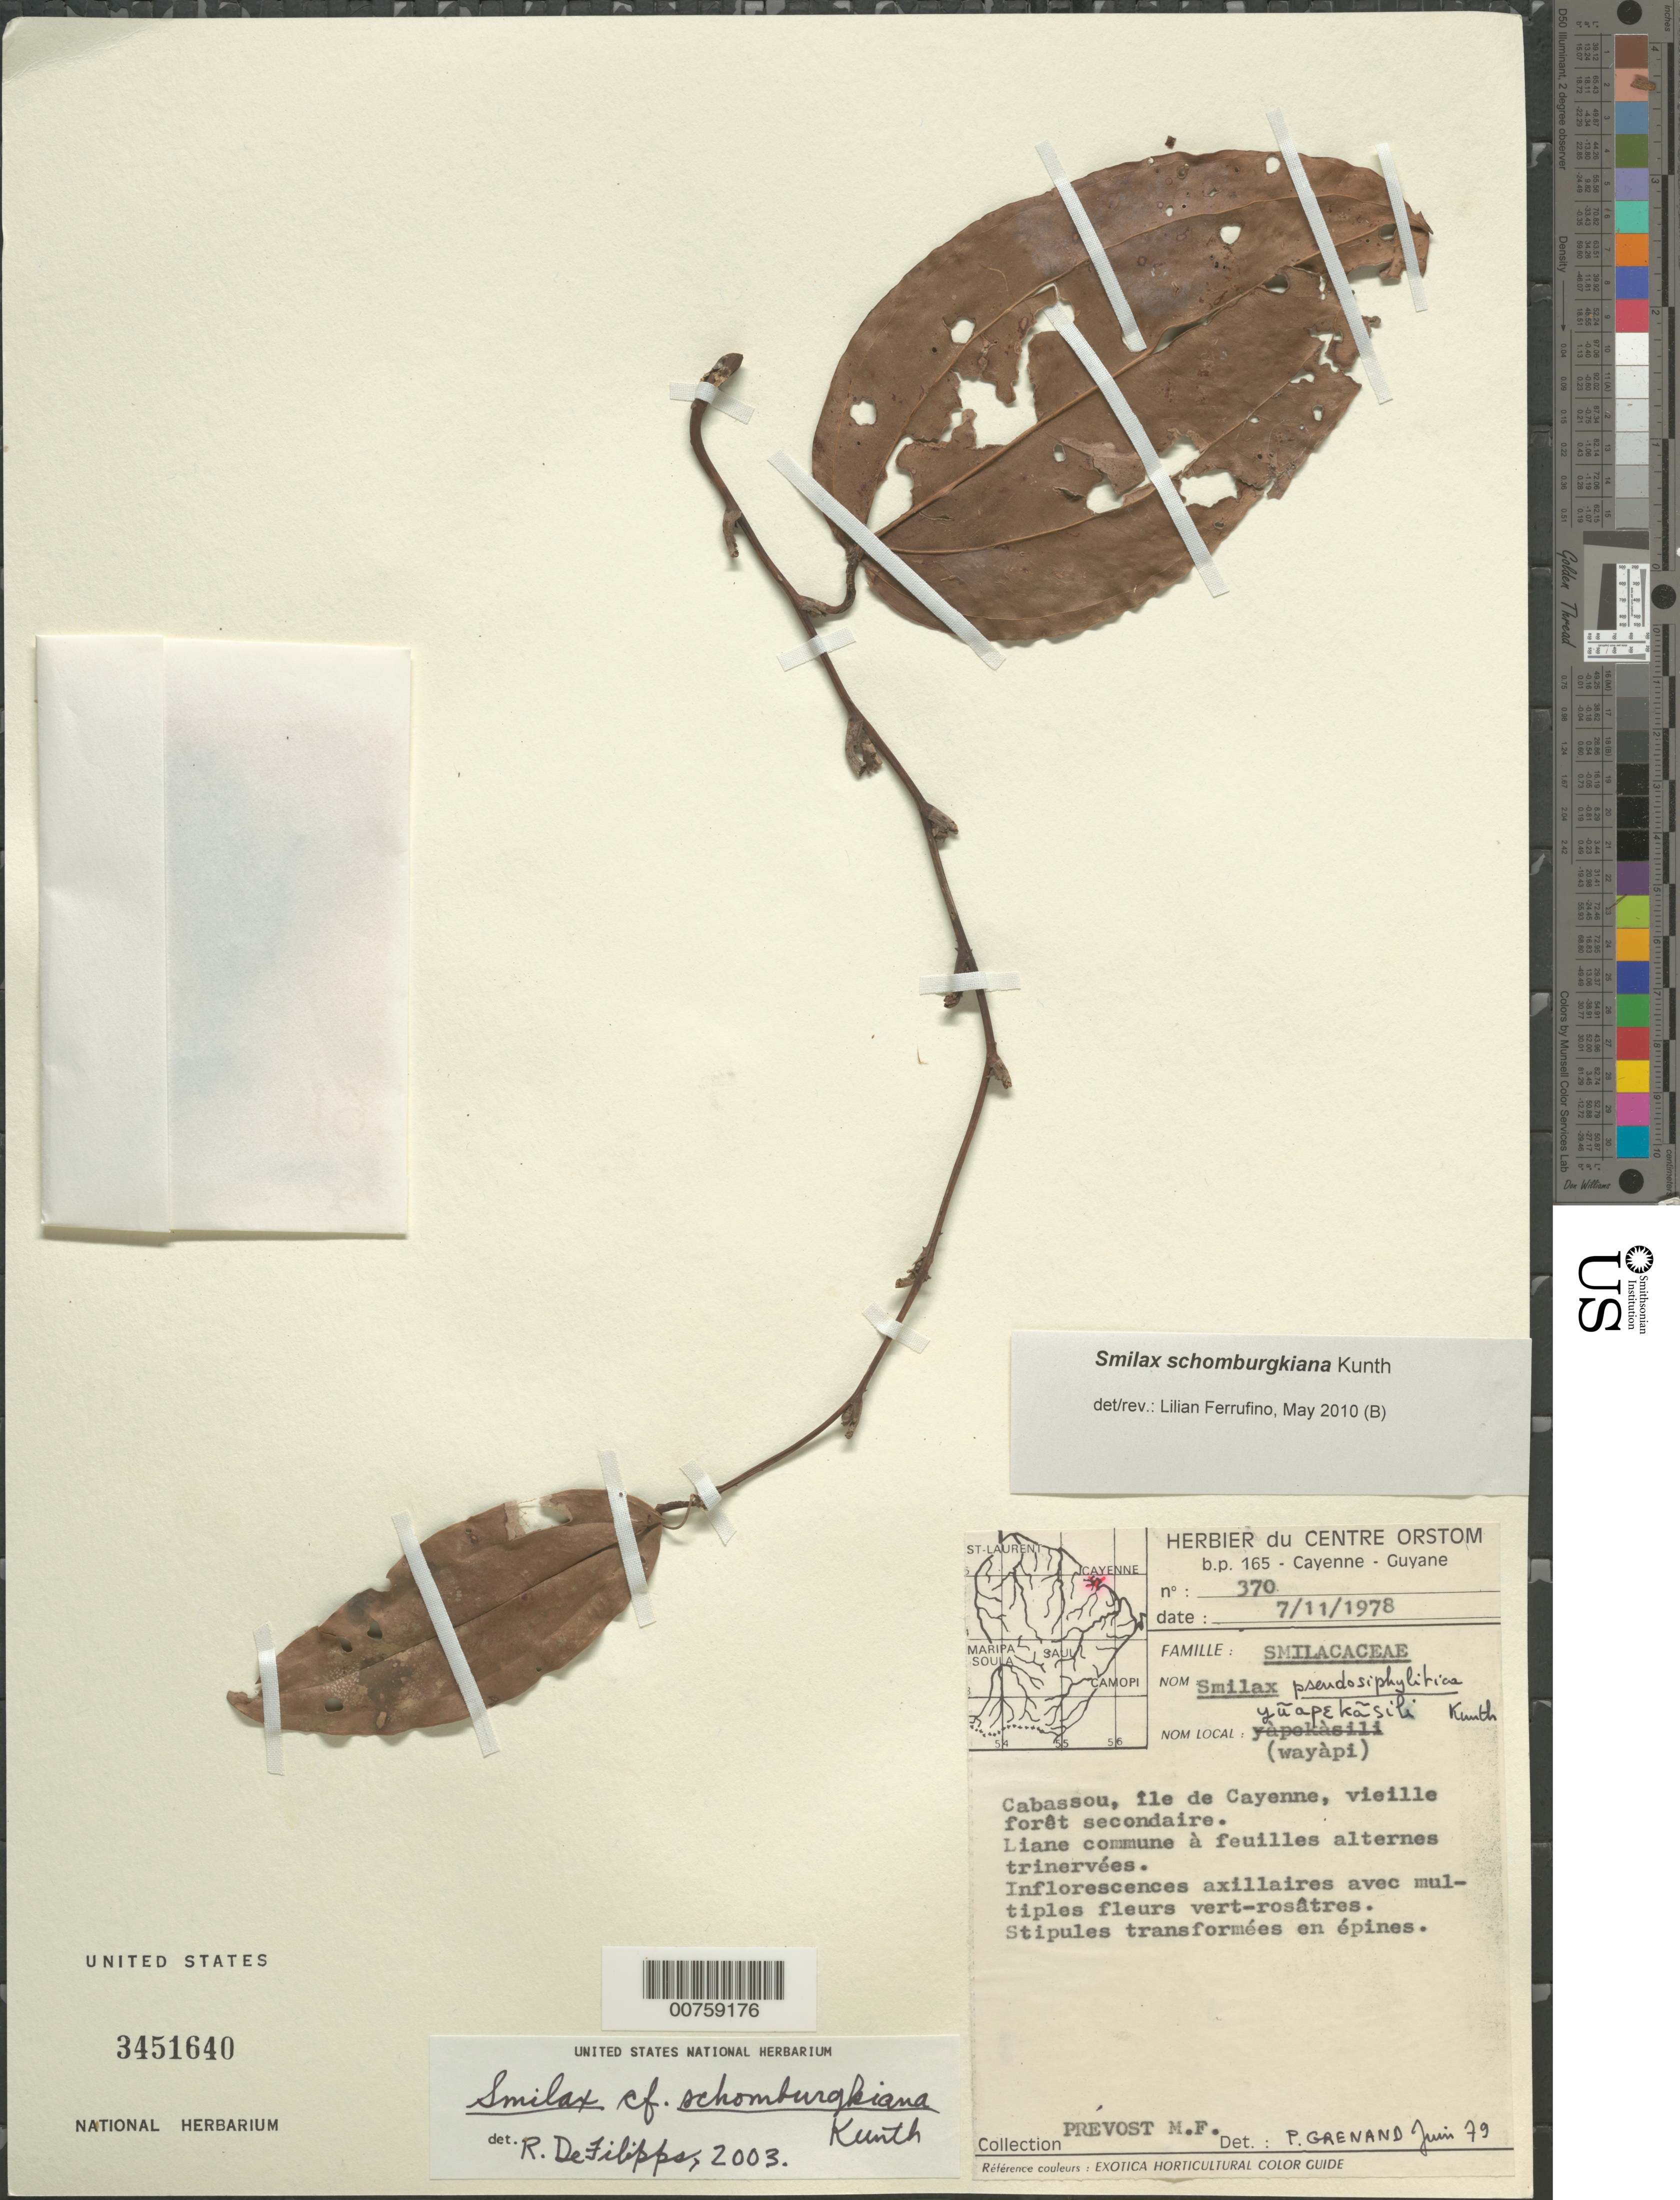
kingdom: Plantae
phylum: Tracheophyta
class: Liliopsida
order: Liliales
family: Smilacaceae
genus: Smilax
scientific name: Smilax schomburgkiana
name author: Kunth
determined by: DeFilipps, R. A.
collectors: M.-F. Prévost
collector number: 370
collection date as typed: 7-Nov-78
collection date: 1978-11-07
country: French Guiana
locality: Ile de Cayenne, Cabassou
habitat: Old secondary forest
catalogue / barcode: US 3451640